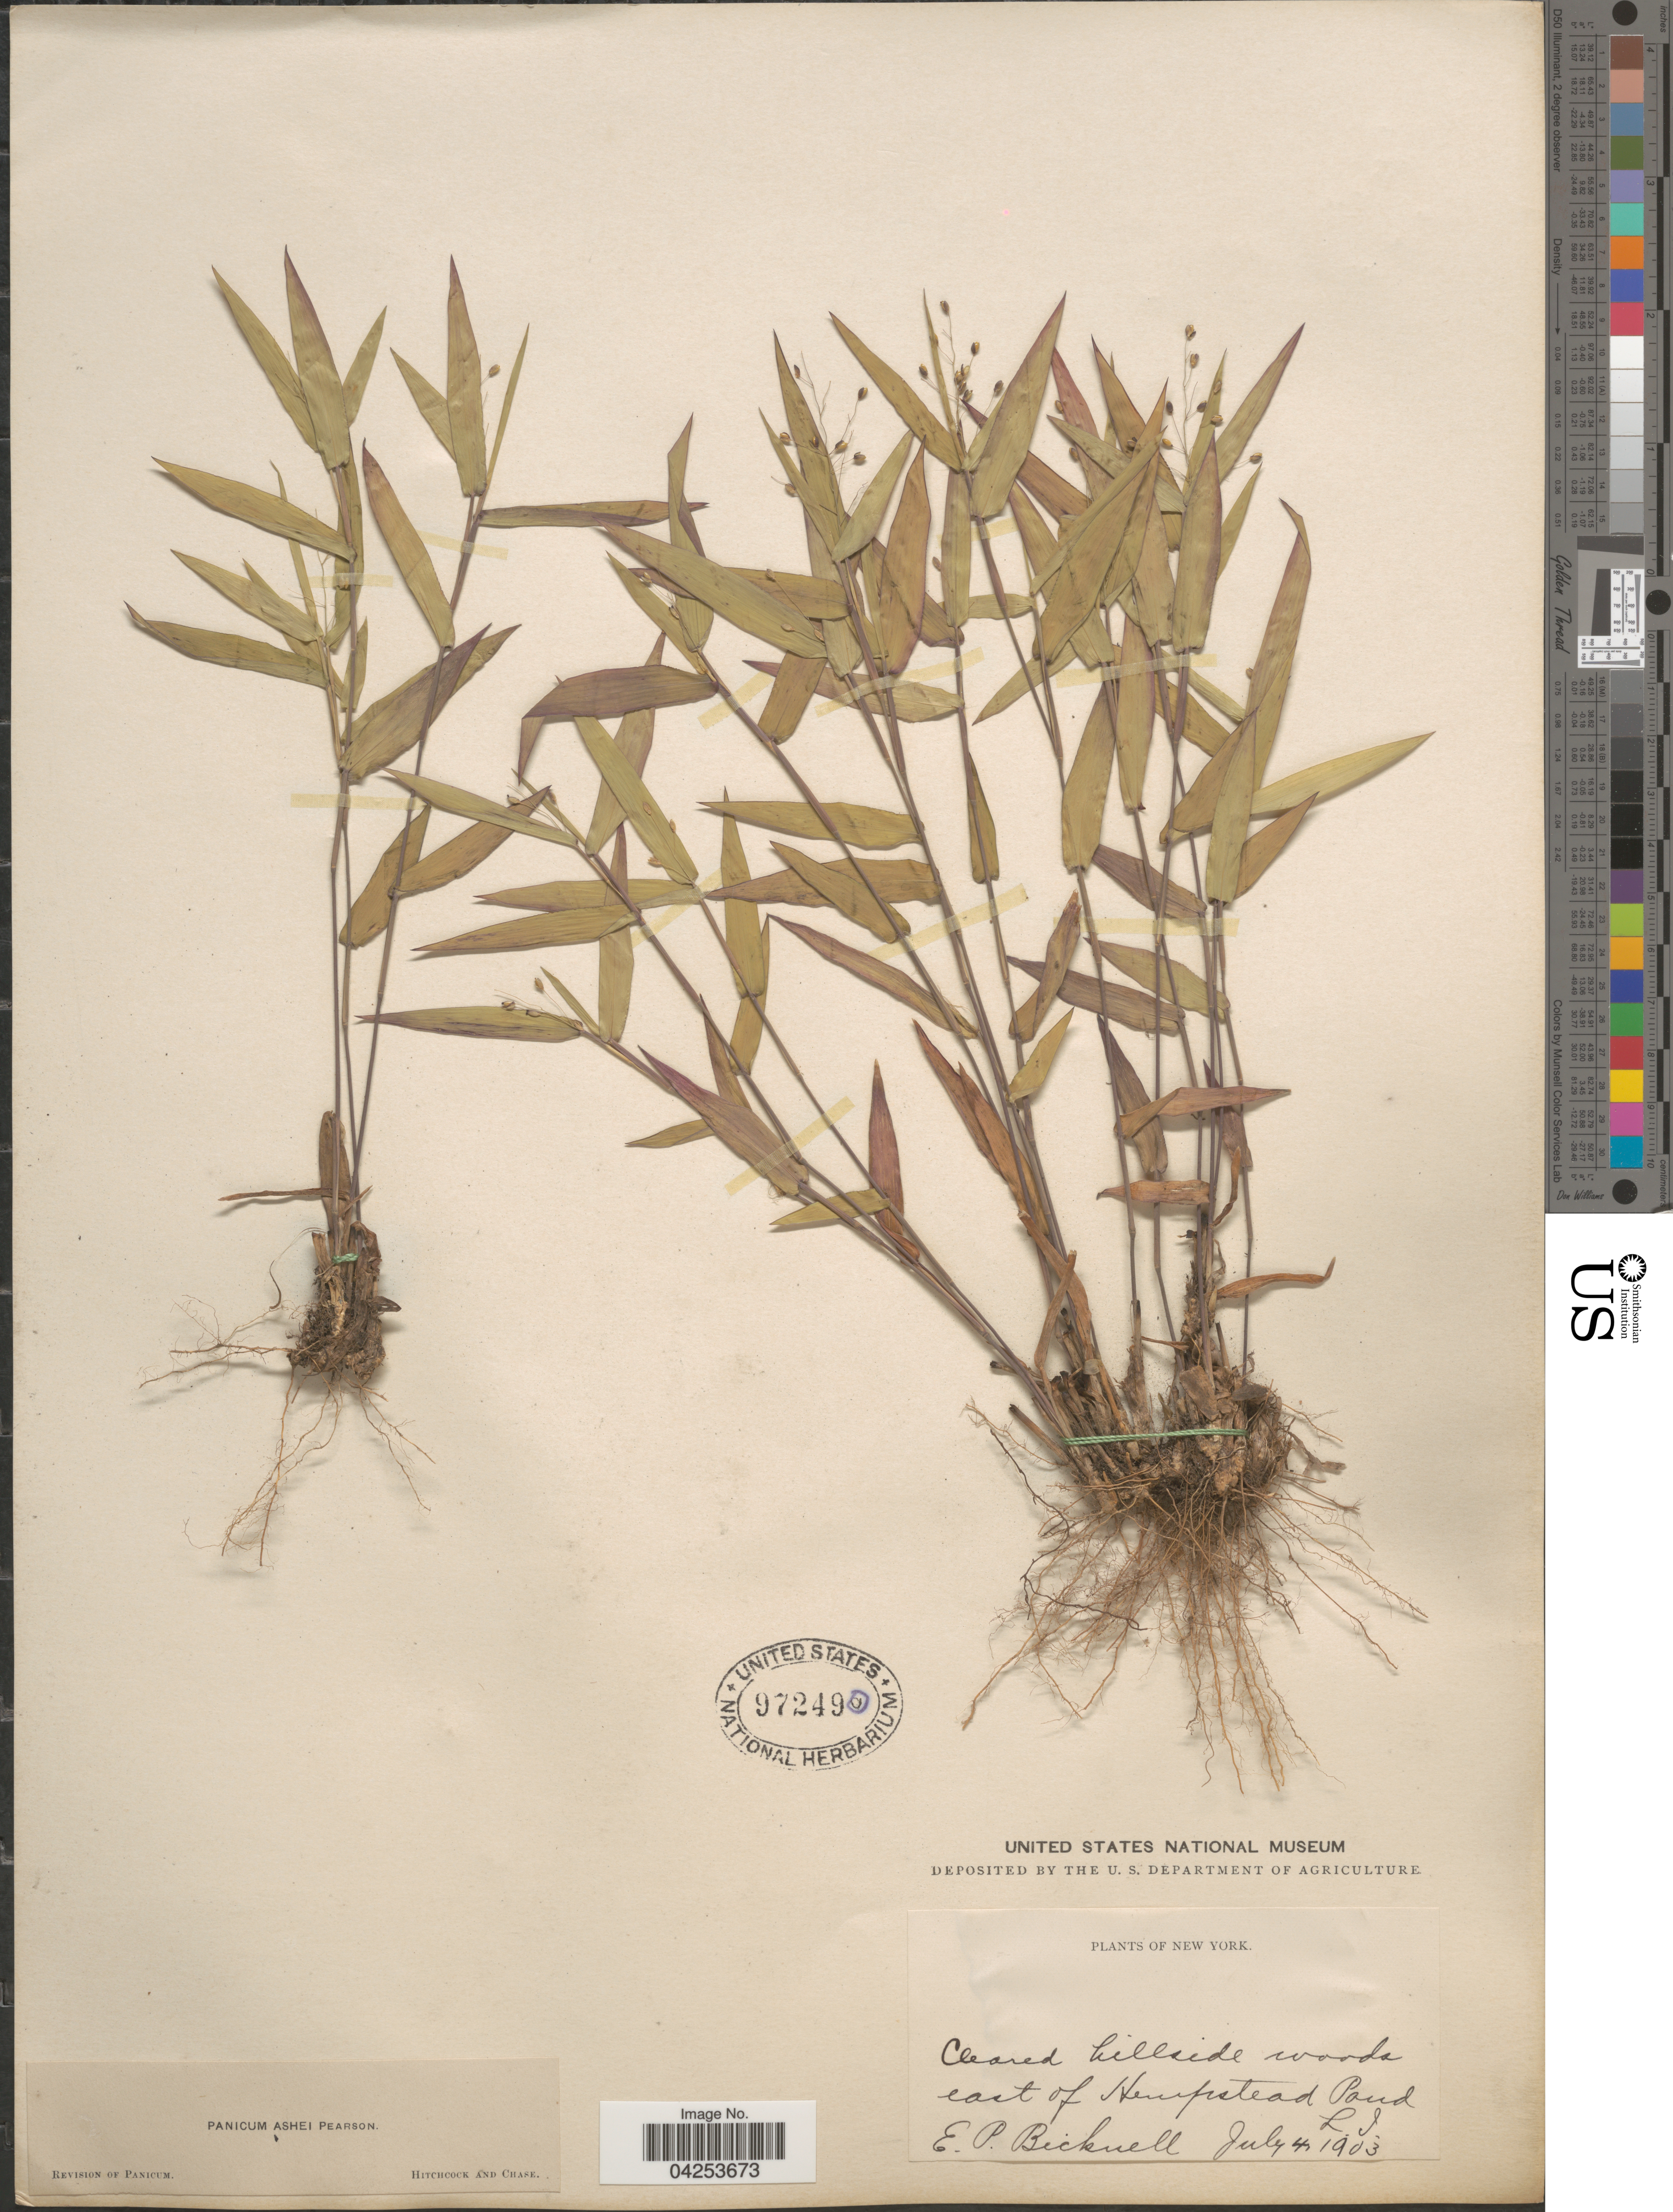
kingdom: Plantae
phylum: Tracheophyta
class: Liliopsida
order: Poales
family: Poaceae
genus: Dichanthelium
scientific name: Dichanthelium commutatum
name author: (Schult.) Gould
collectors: E. P. Bicknell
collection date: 1903-07-04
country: United States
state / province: New York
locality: Cleared hillside woods east of Hempstead Pond.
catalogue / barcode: US 972490